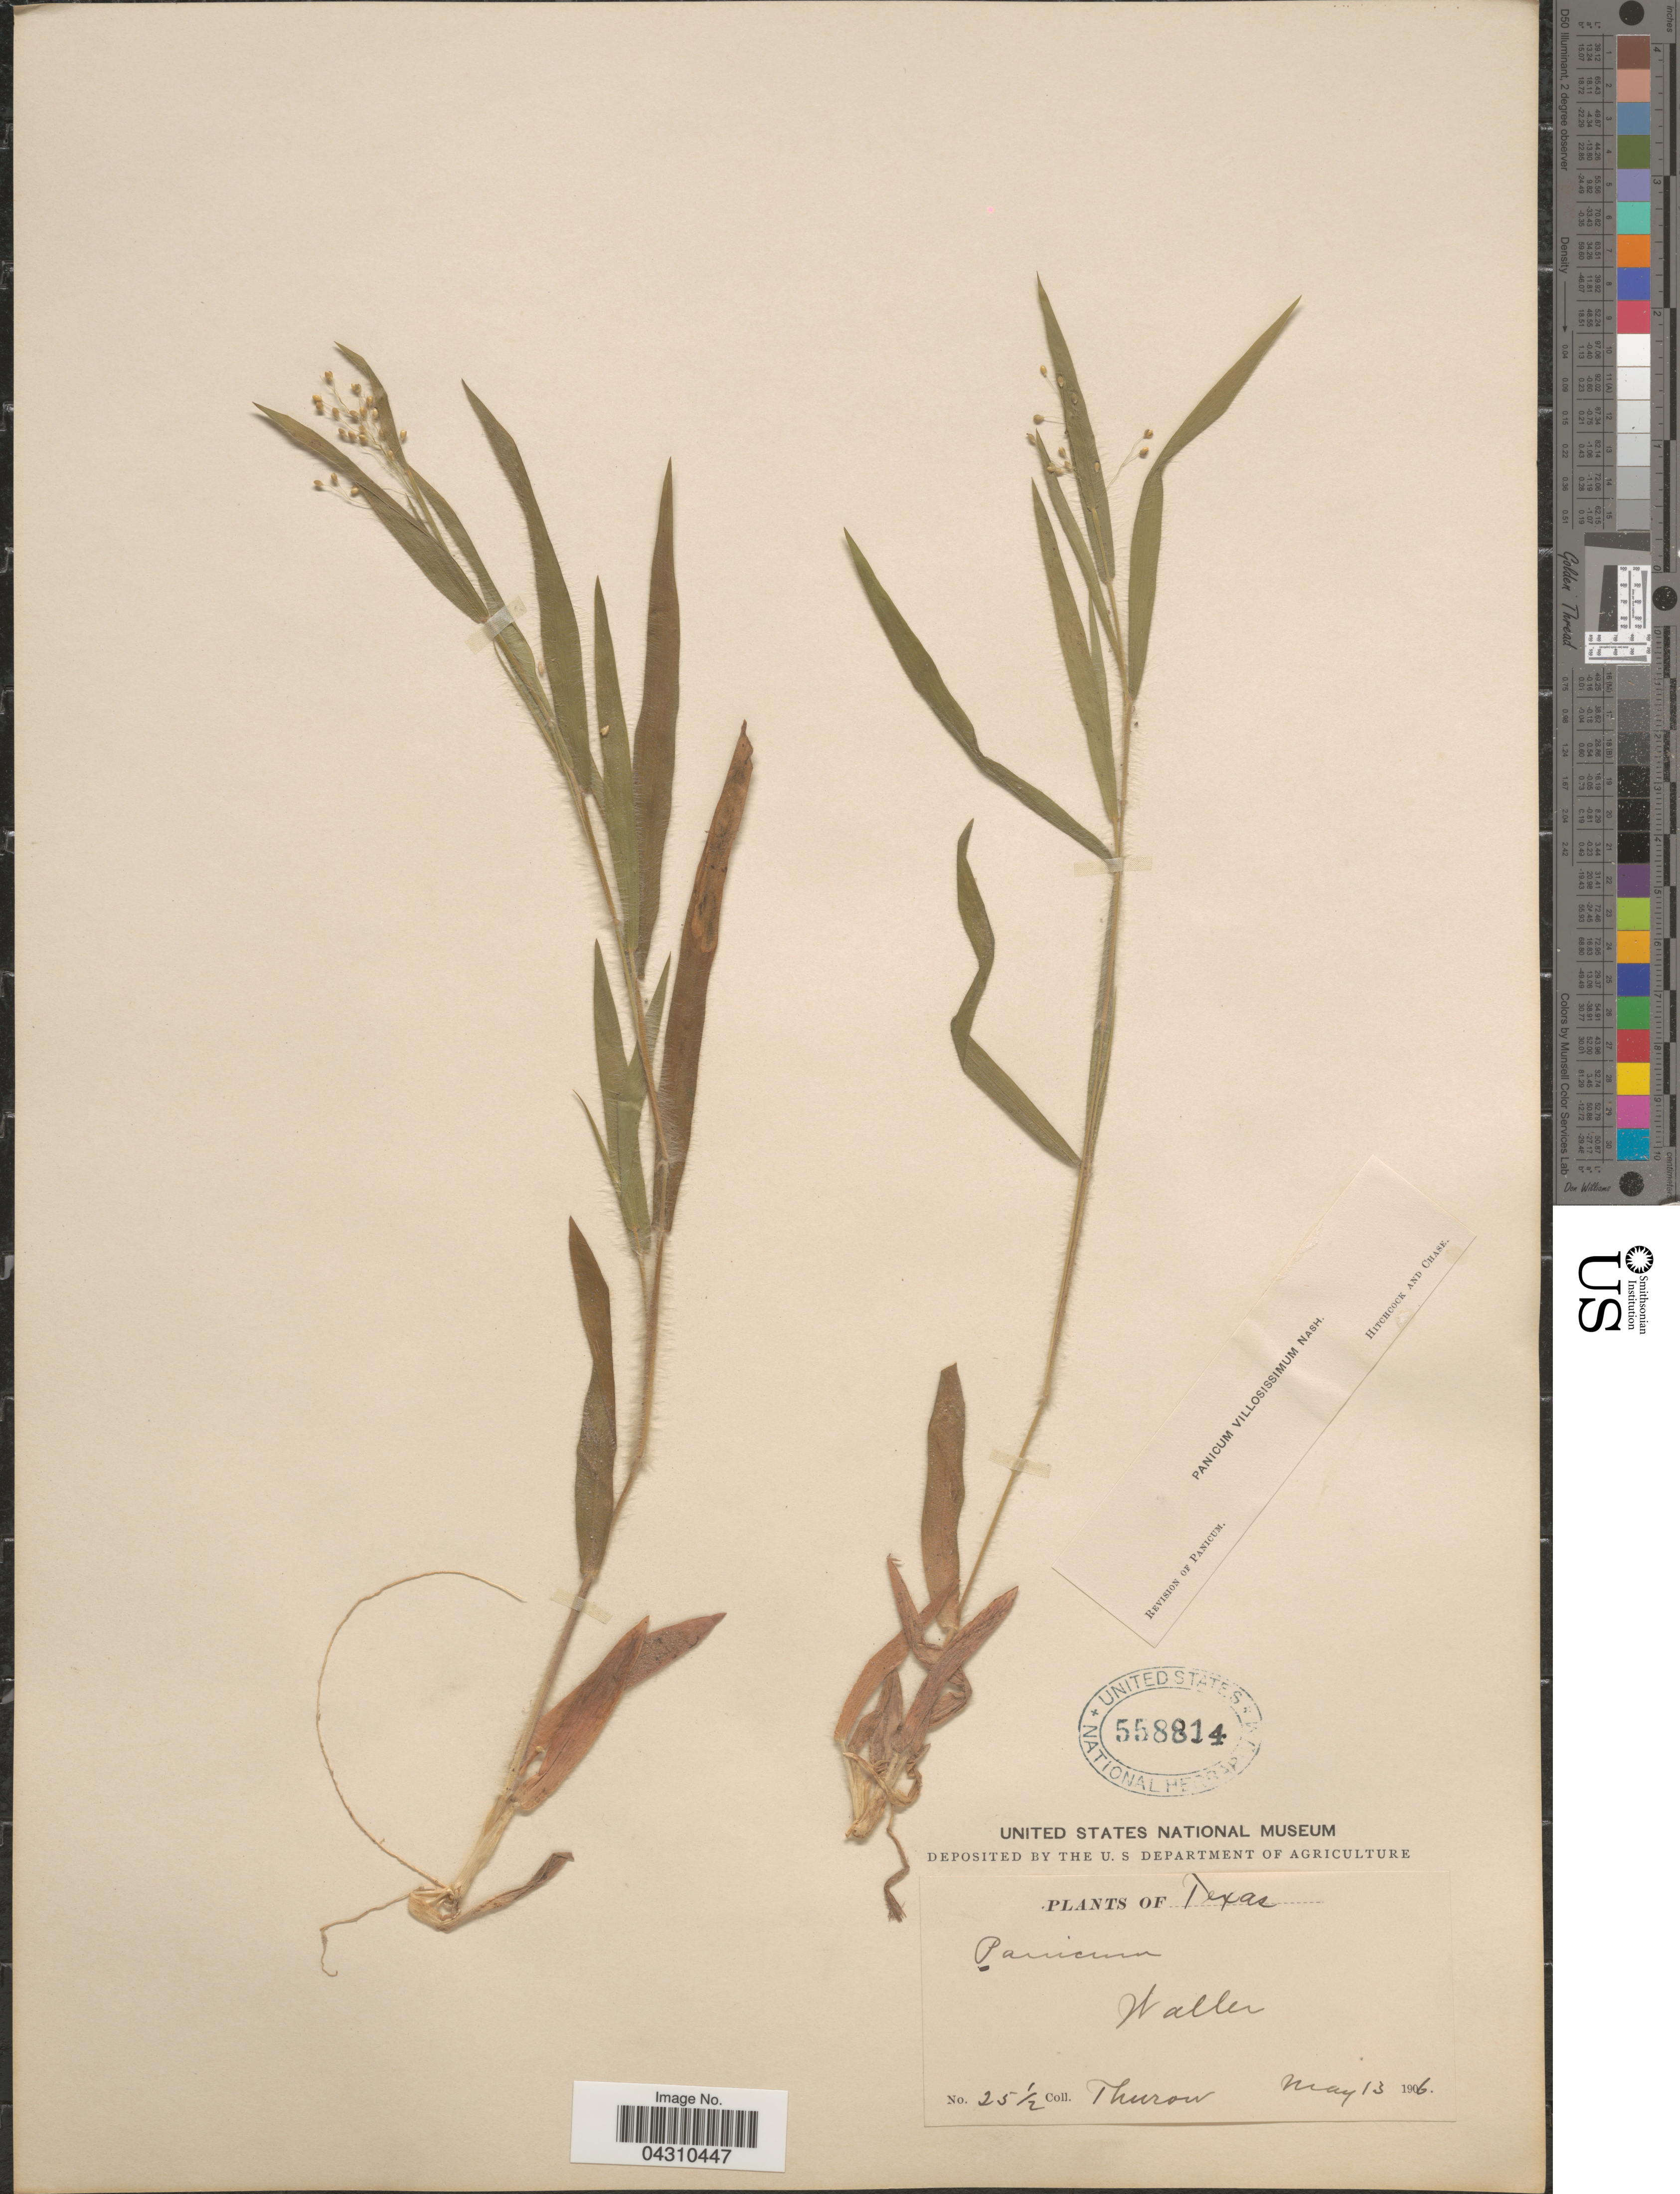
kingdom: Plantae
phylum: Tracheophyta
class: Liliopsida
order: Poales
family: Poaceae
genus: Dichanthelium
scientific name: Dichanthelium acuminatum var. acuminatum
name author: (Sw.) Gould & C.A. Clark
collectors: Thurow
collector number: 25½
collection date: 1906-05-13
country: United States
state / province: Texas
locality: Waller.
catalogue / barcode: US 558814